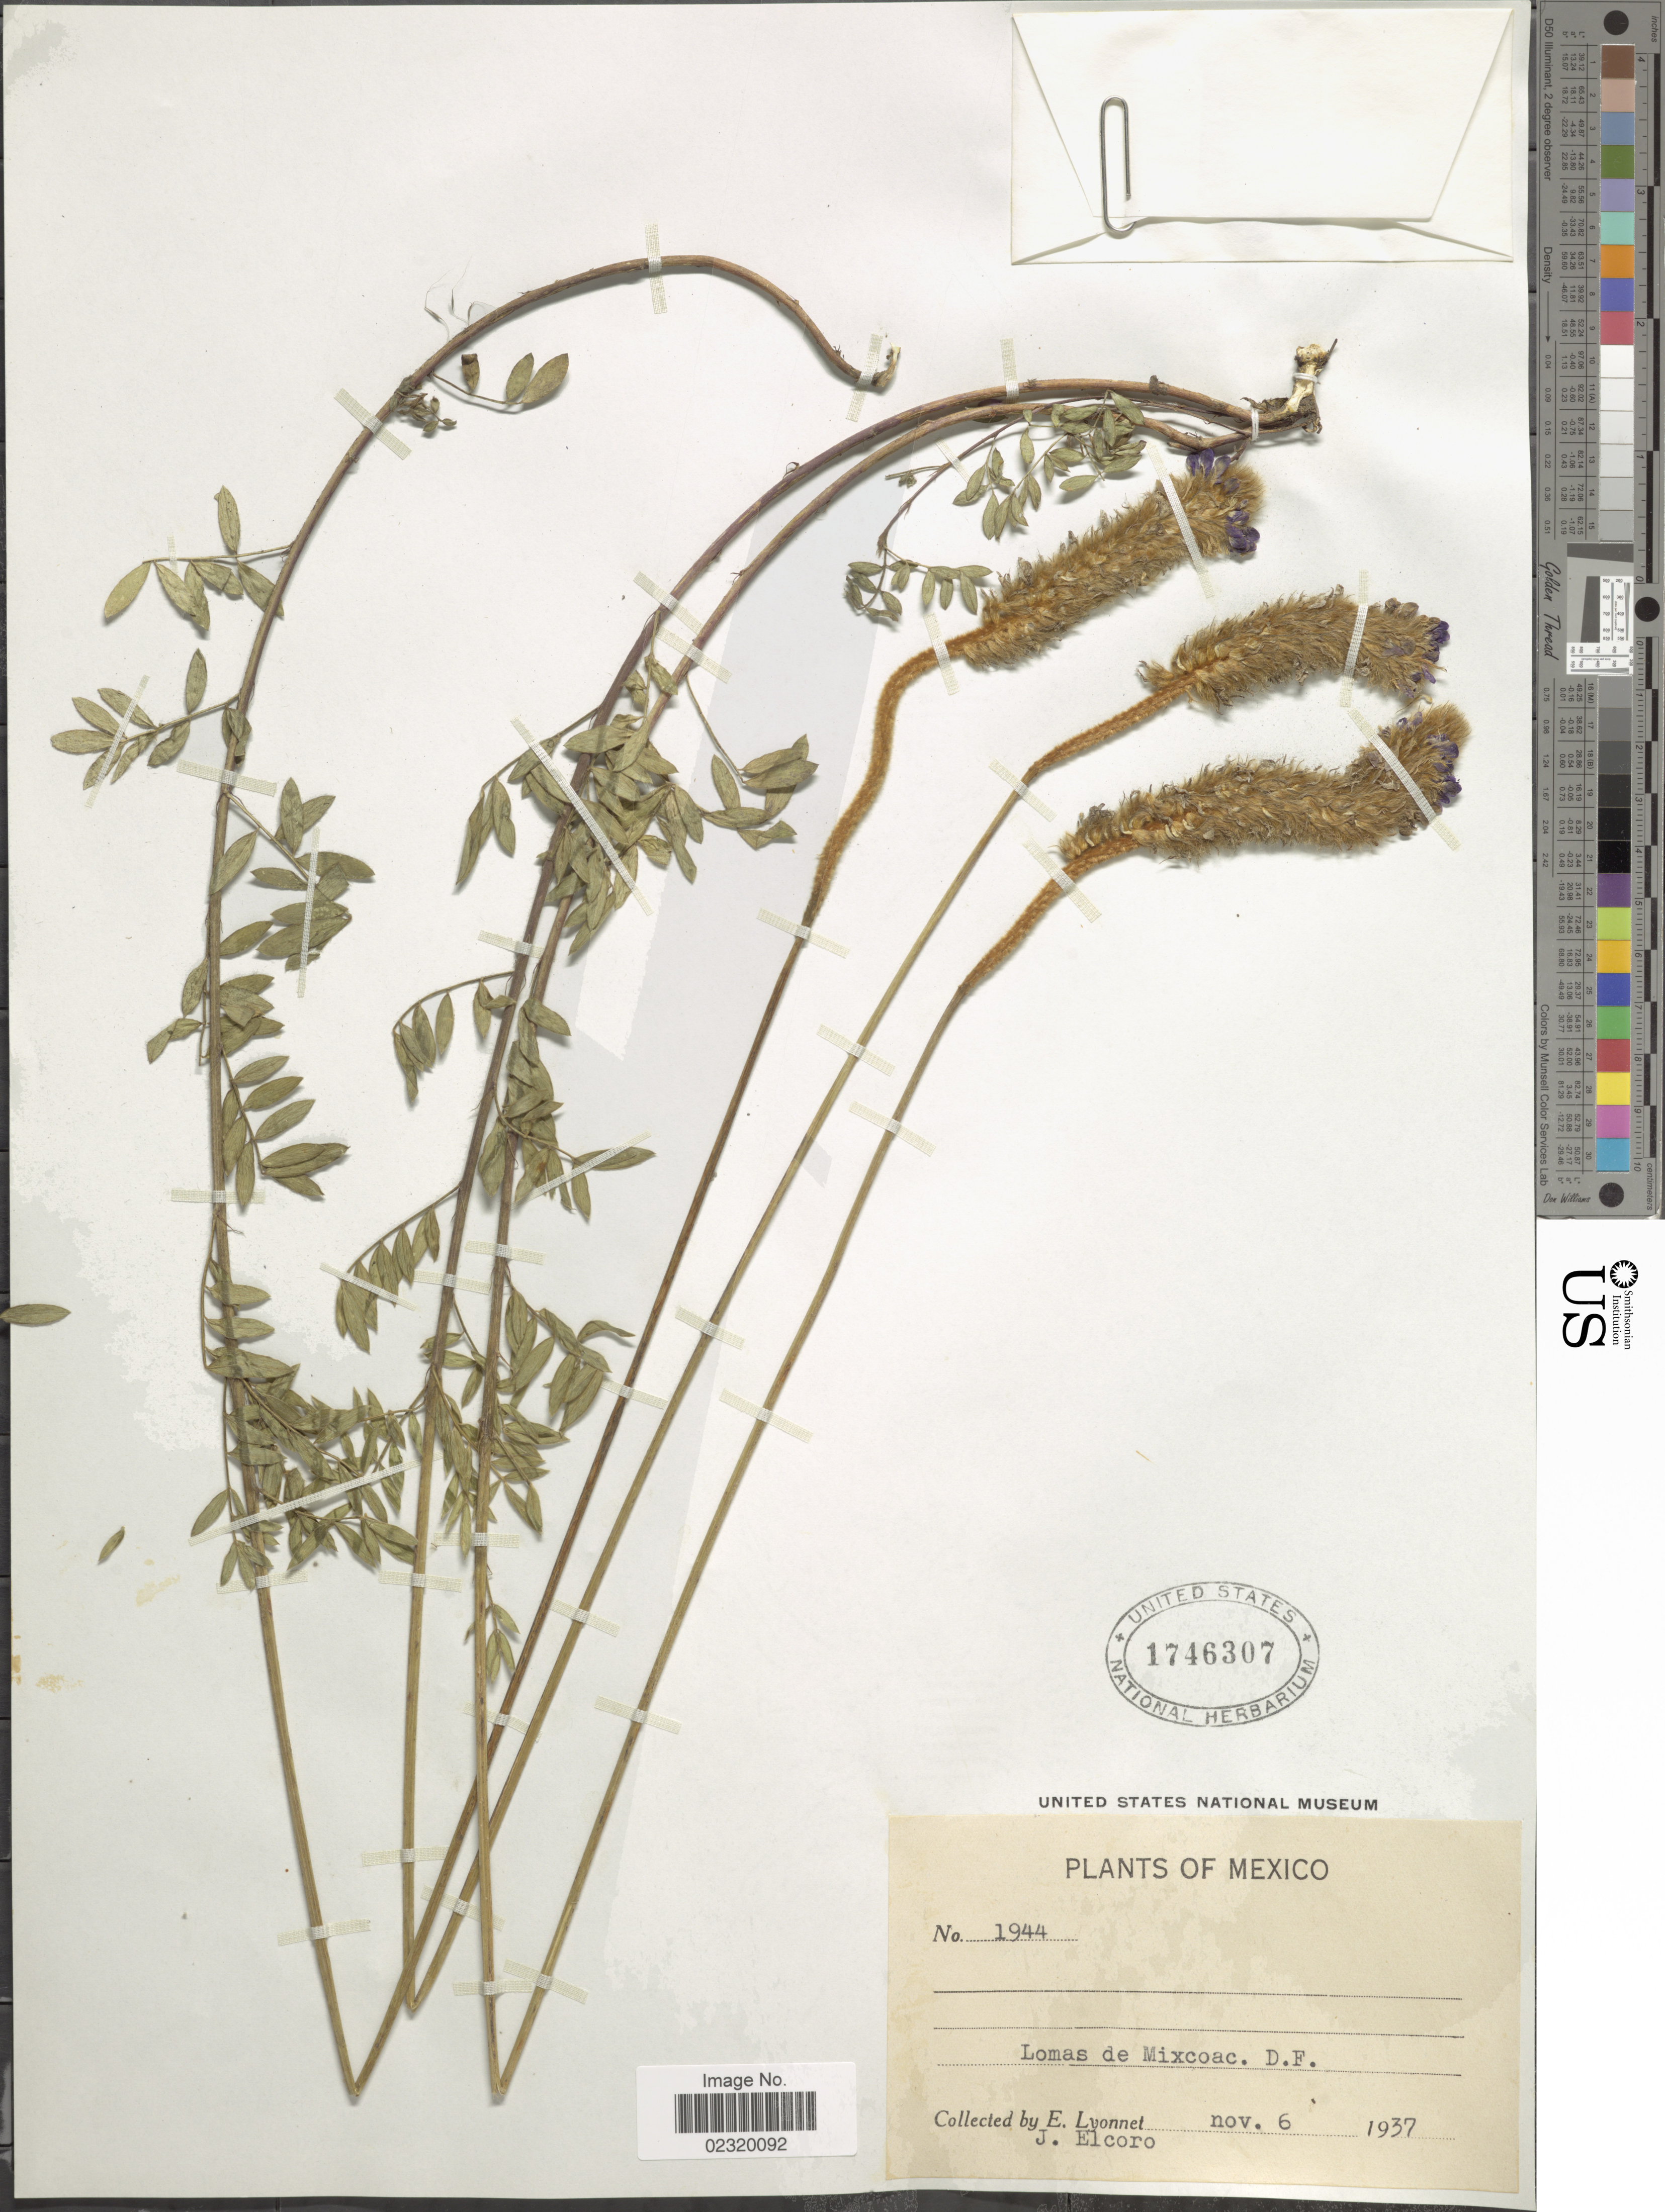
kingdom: Plantae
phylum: Tracheophyta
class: Magnoliopsida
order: Fabales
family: Fabaceae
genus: Dalea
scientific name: Dalea sericea var. sericea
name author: Lag.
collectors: E. Lyonnet & J. Elcoro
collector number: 1944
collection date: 1937-11-06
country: Mexico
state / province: Distrito Federal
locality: Lomas de Mixcoac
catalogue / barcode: US 1746307